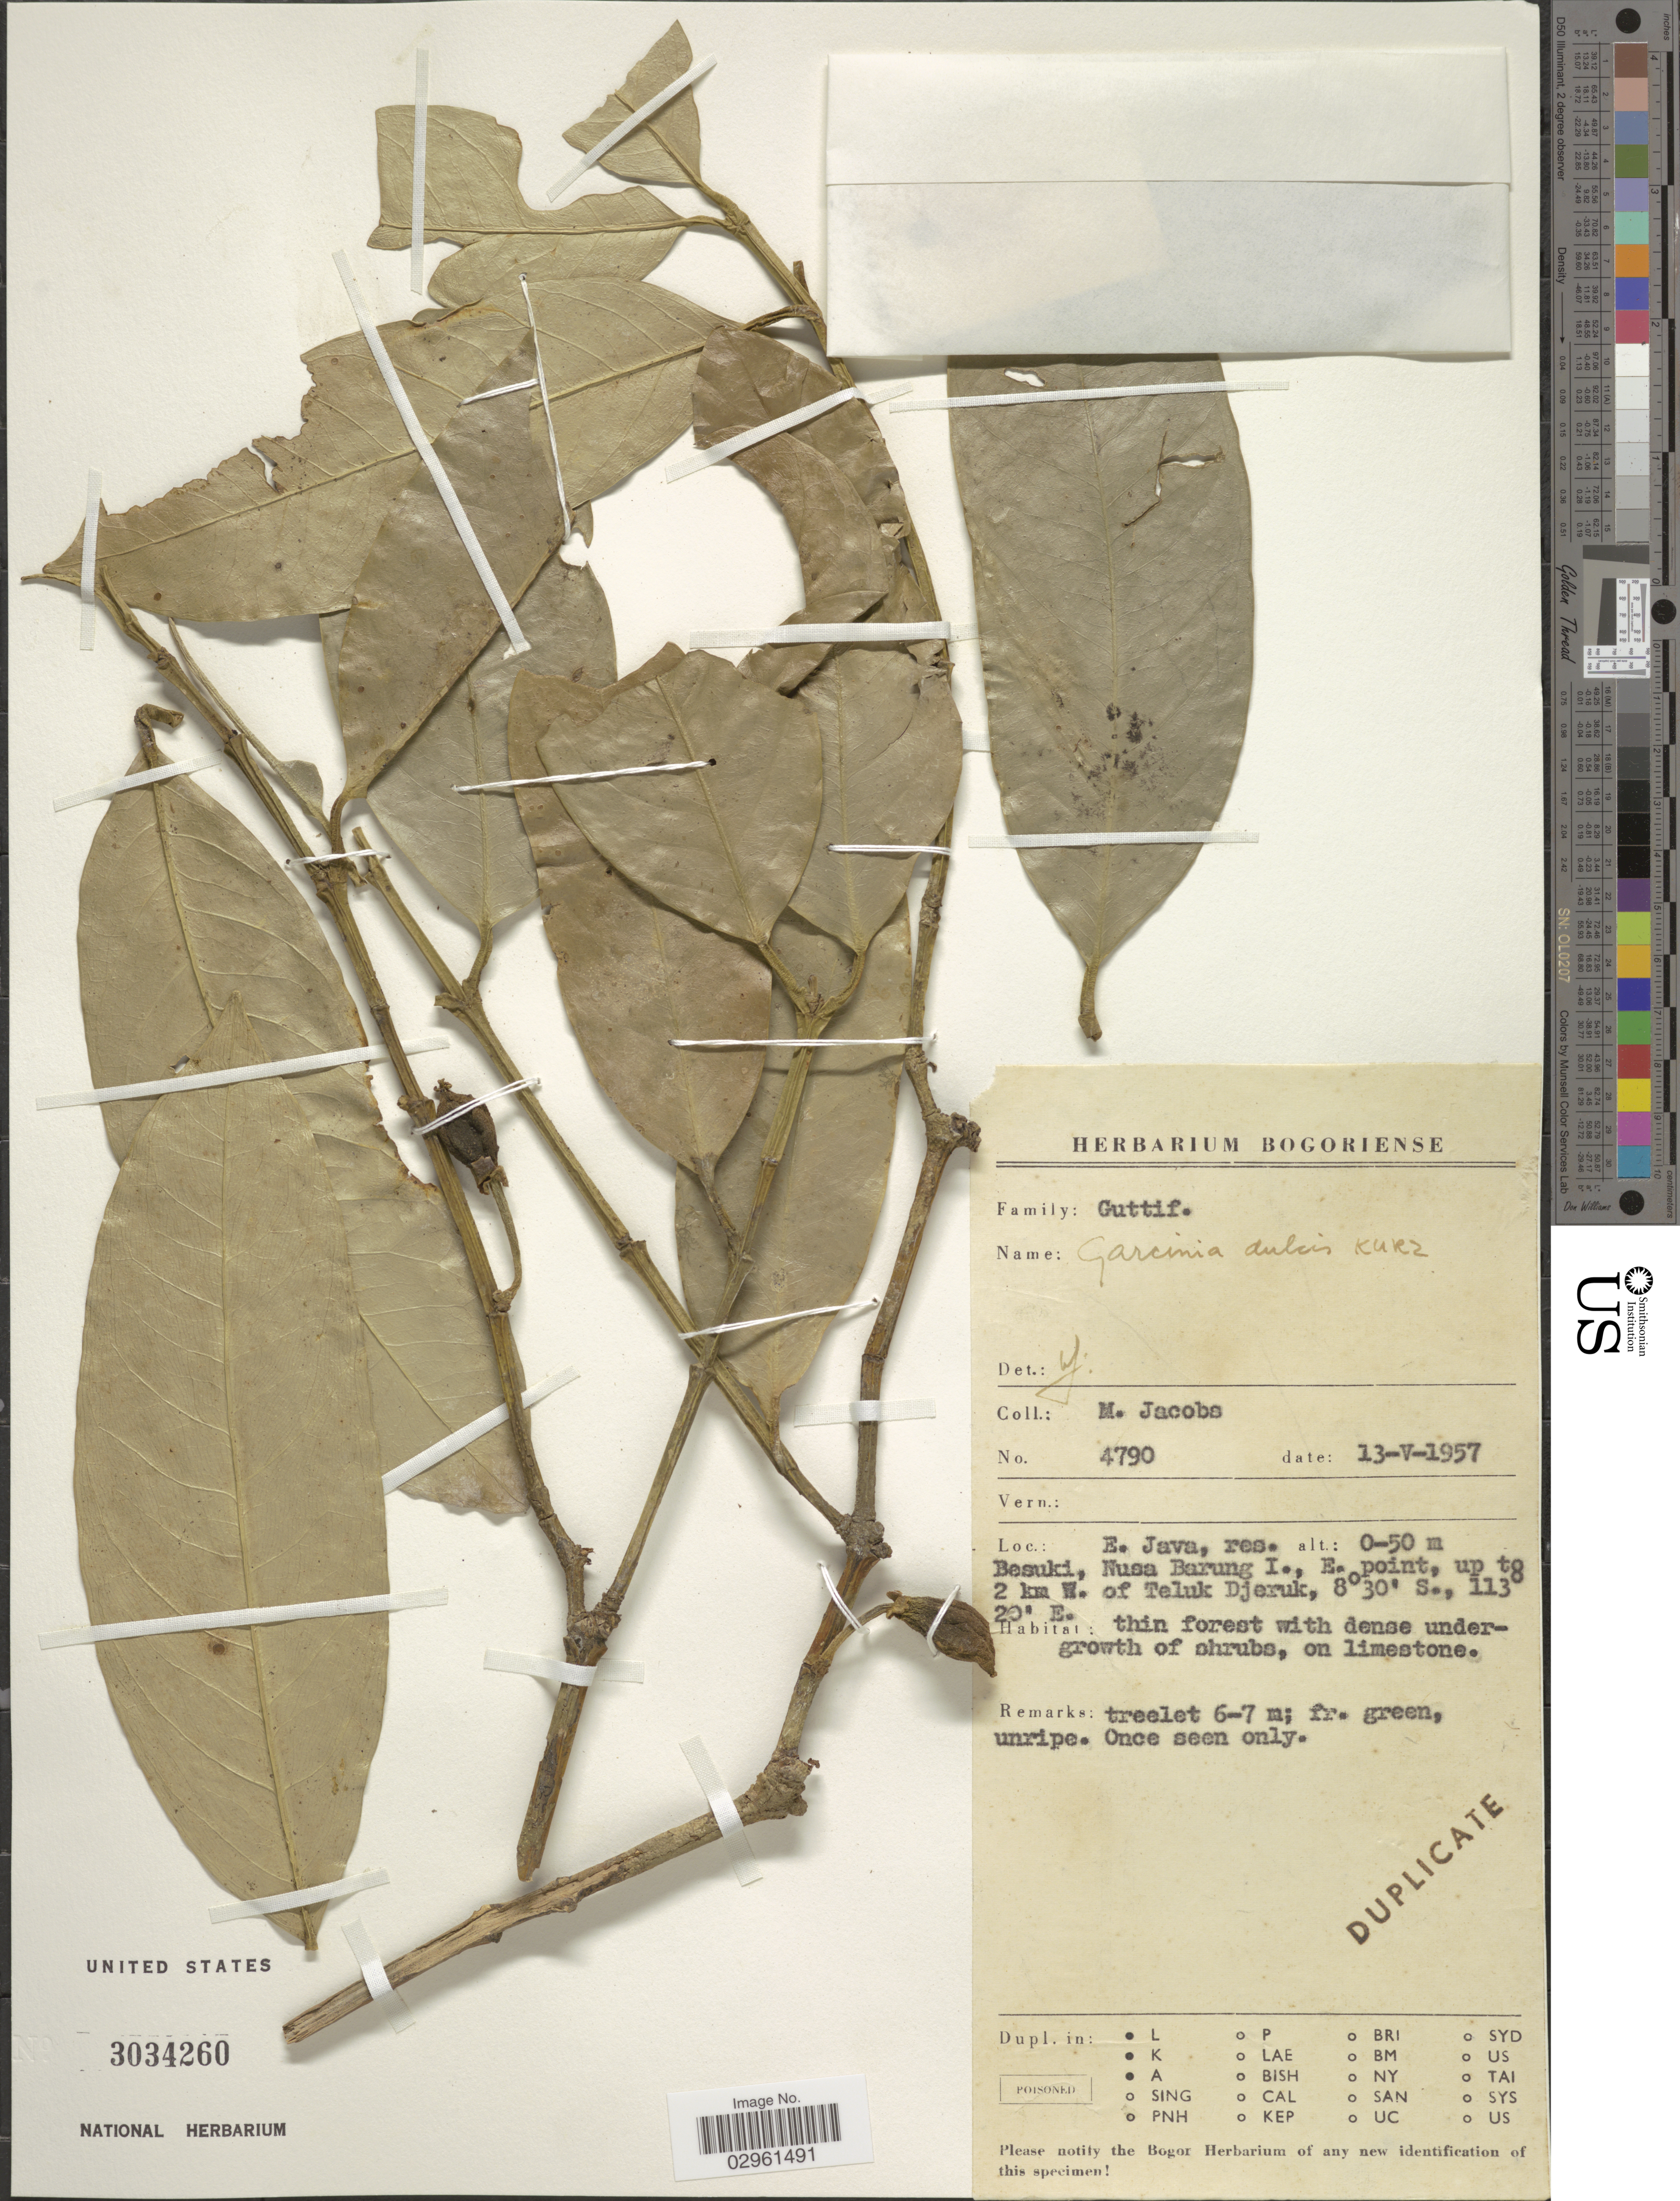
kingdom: Plantae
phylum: Tracheophyta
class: Magnoliopsida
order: Malpighiales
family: Clusiaceae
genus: Garcinia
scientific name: Garcinia dulcis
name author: (Roxb.) Kurz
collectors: M. Jacobs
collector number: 4790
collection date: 1957-05-13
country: Indonesia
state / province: Java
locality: E. Java, res. Besuki, Nusa Barung I., E. point, up to 2 km W. of Teluk Djeruk.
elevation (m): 0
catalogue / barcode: US 3034260